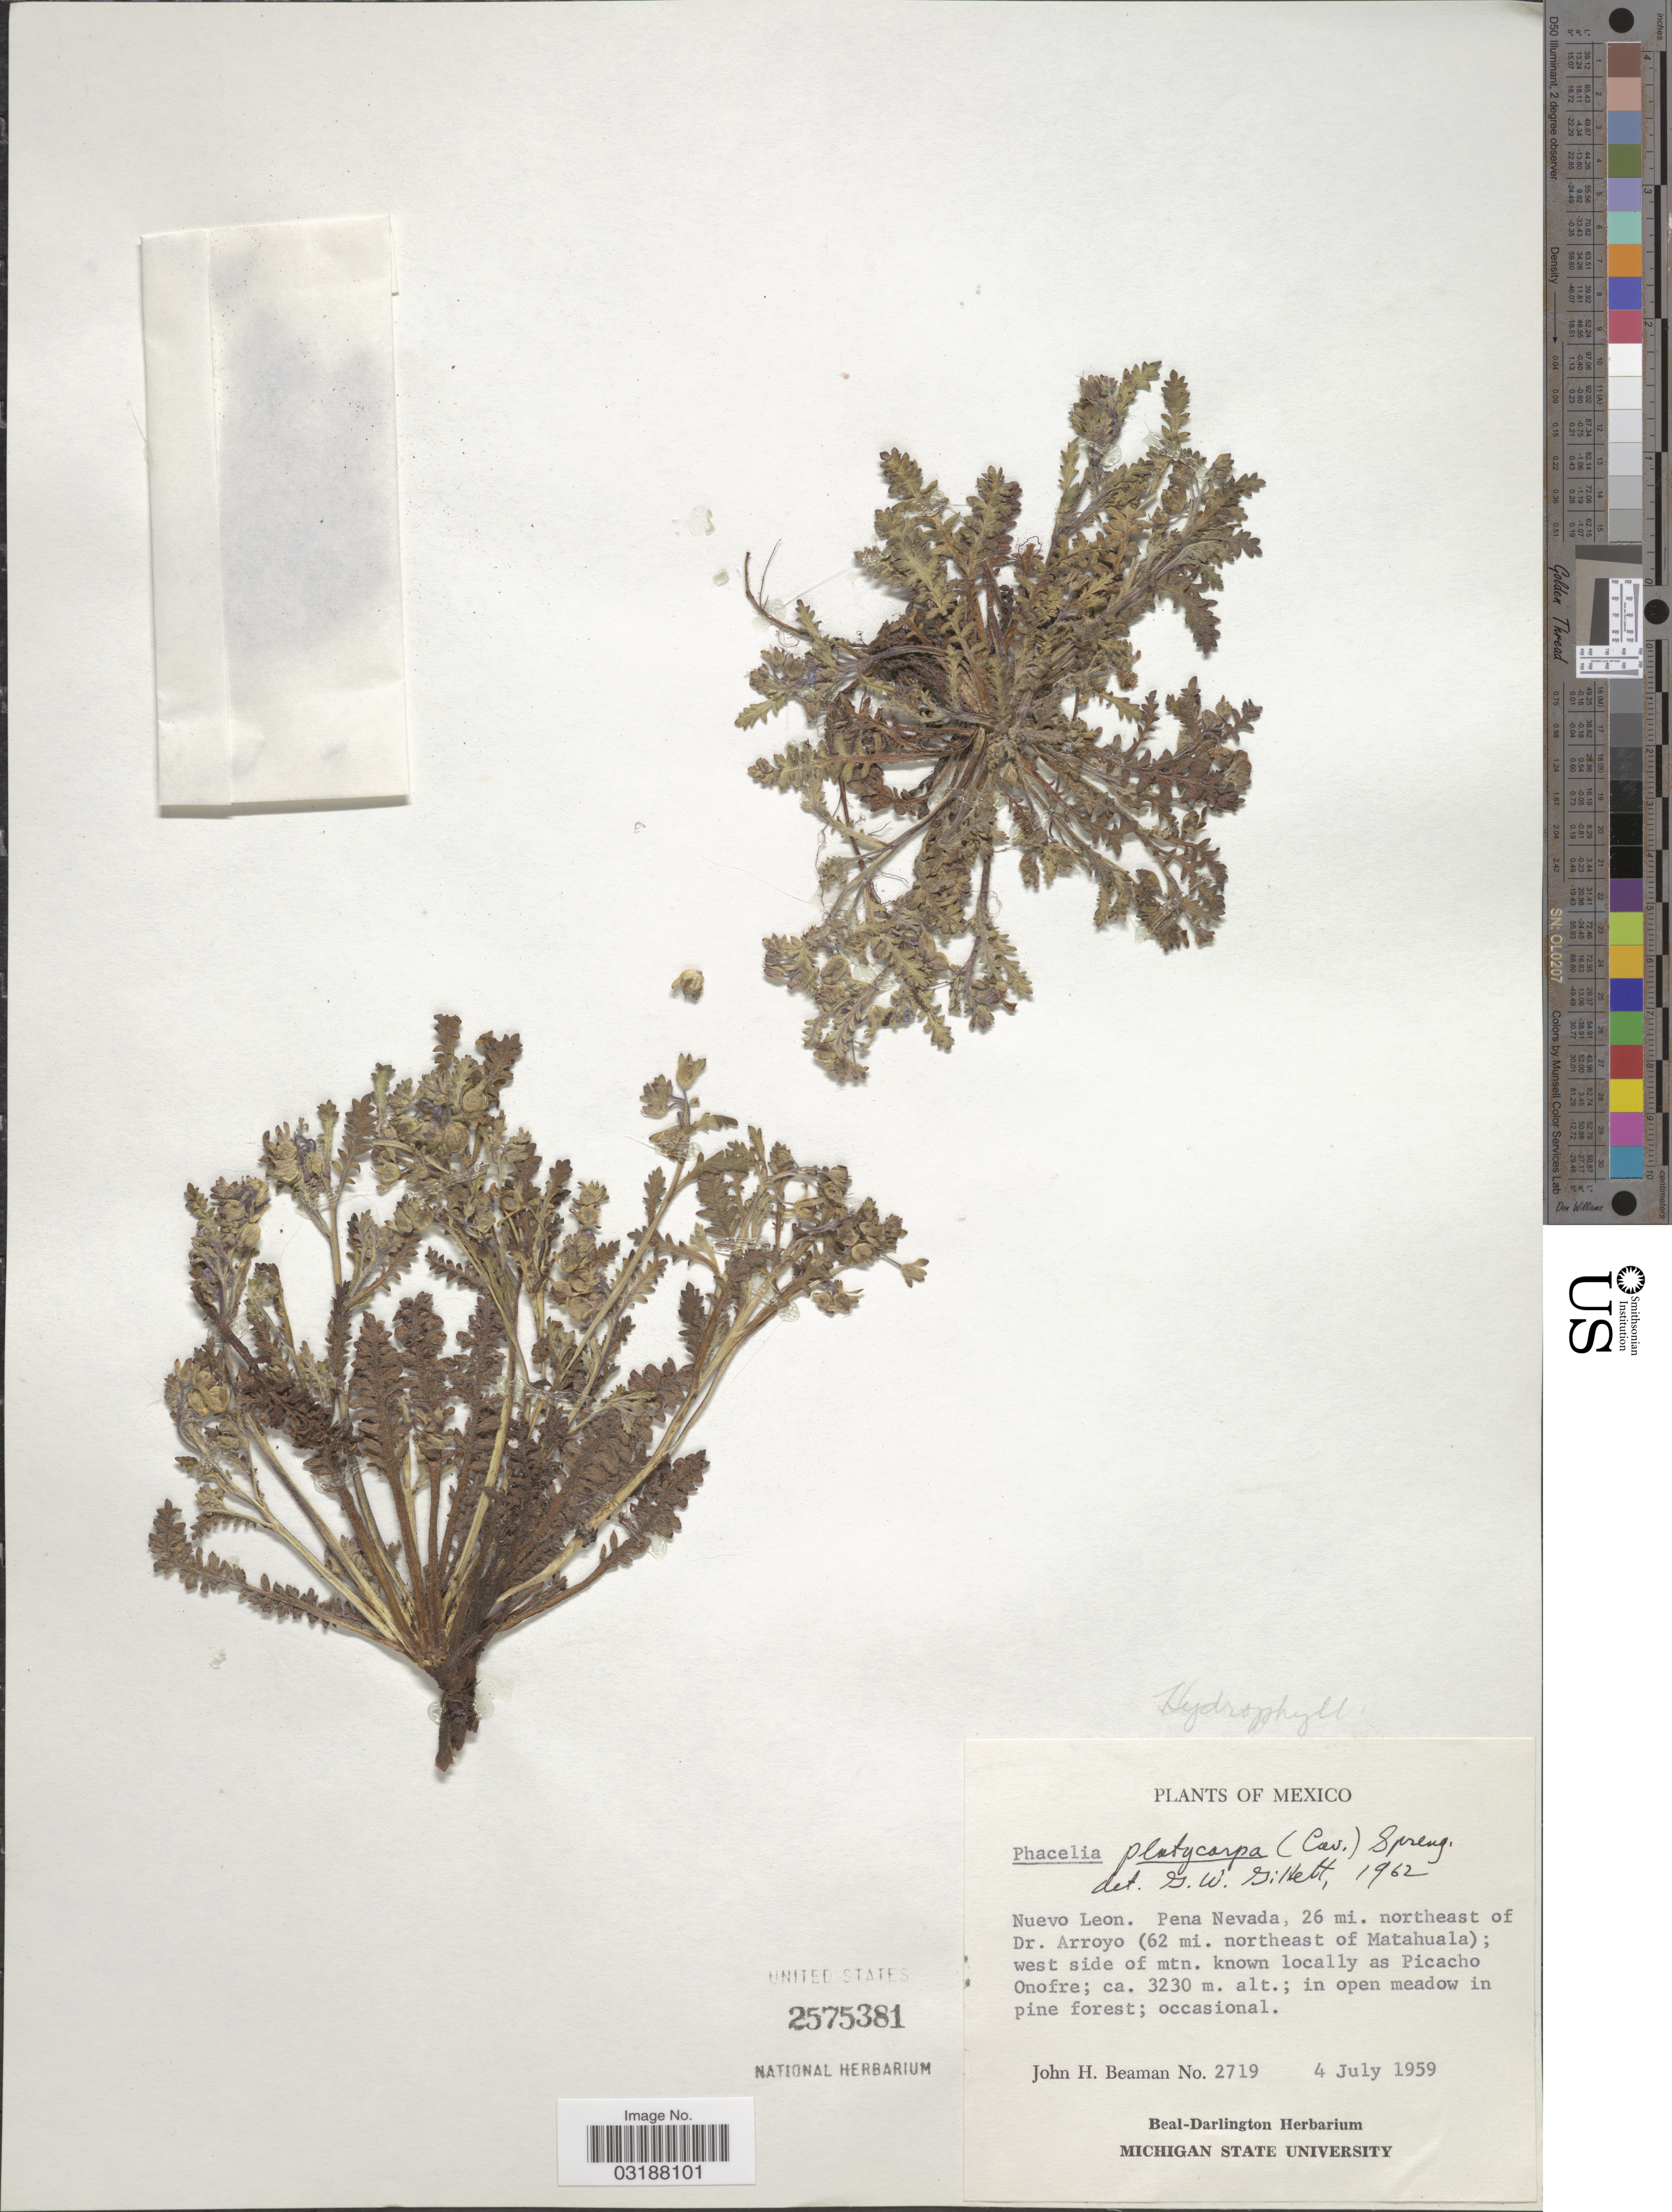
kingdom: Plantae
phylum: Tracheophyta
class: Magnoliopsida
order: Boraginales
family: Hydrophyllaceae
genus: Phacelia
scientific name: Phacelia platycarpa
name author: (Cav.) Spreng.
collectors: J. H. Beaman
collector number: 2719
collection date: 1959-07-04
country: Mexico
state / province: Nuevo León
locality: Pena Nevada, 26 mi. northeast of Dr. Arroyo (62 mi. northeast of Matahuala); west side of mtn. known locally as Picacho Onofre.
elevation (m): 3230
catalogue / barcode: US 2575381